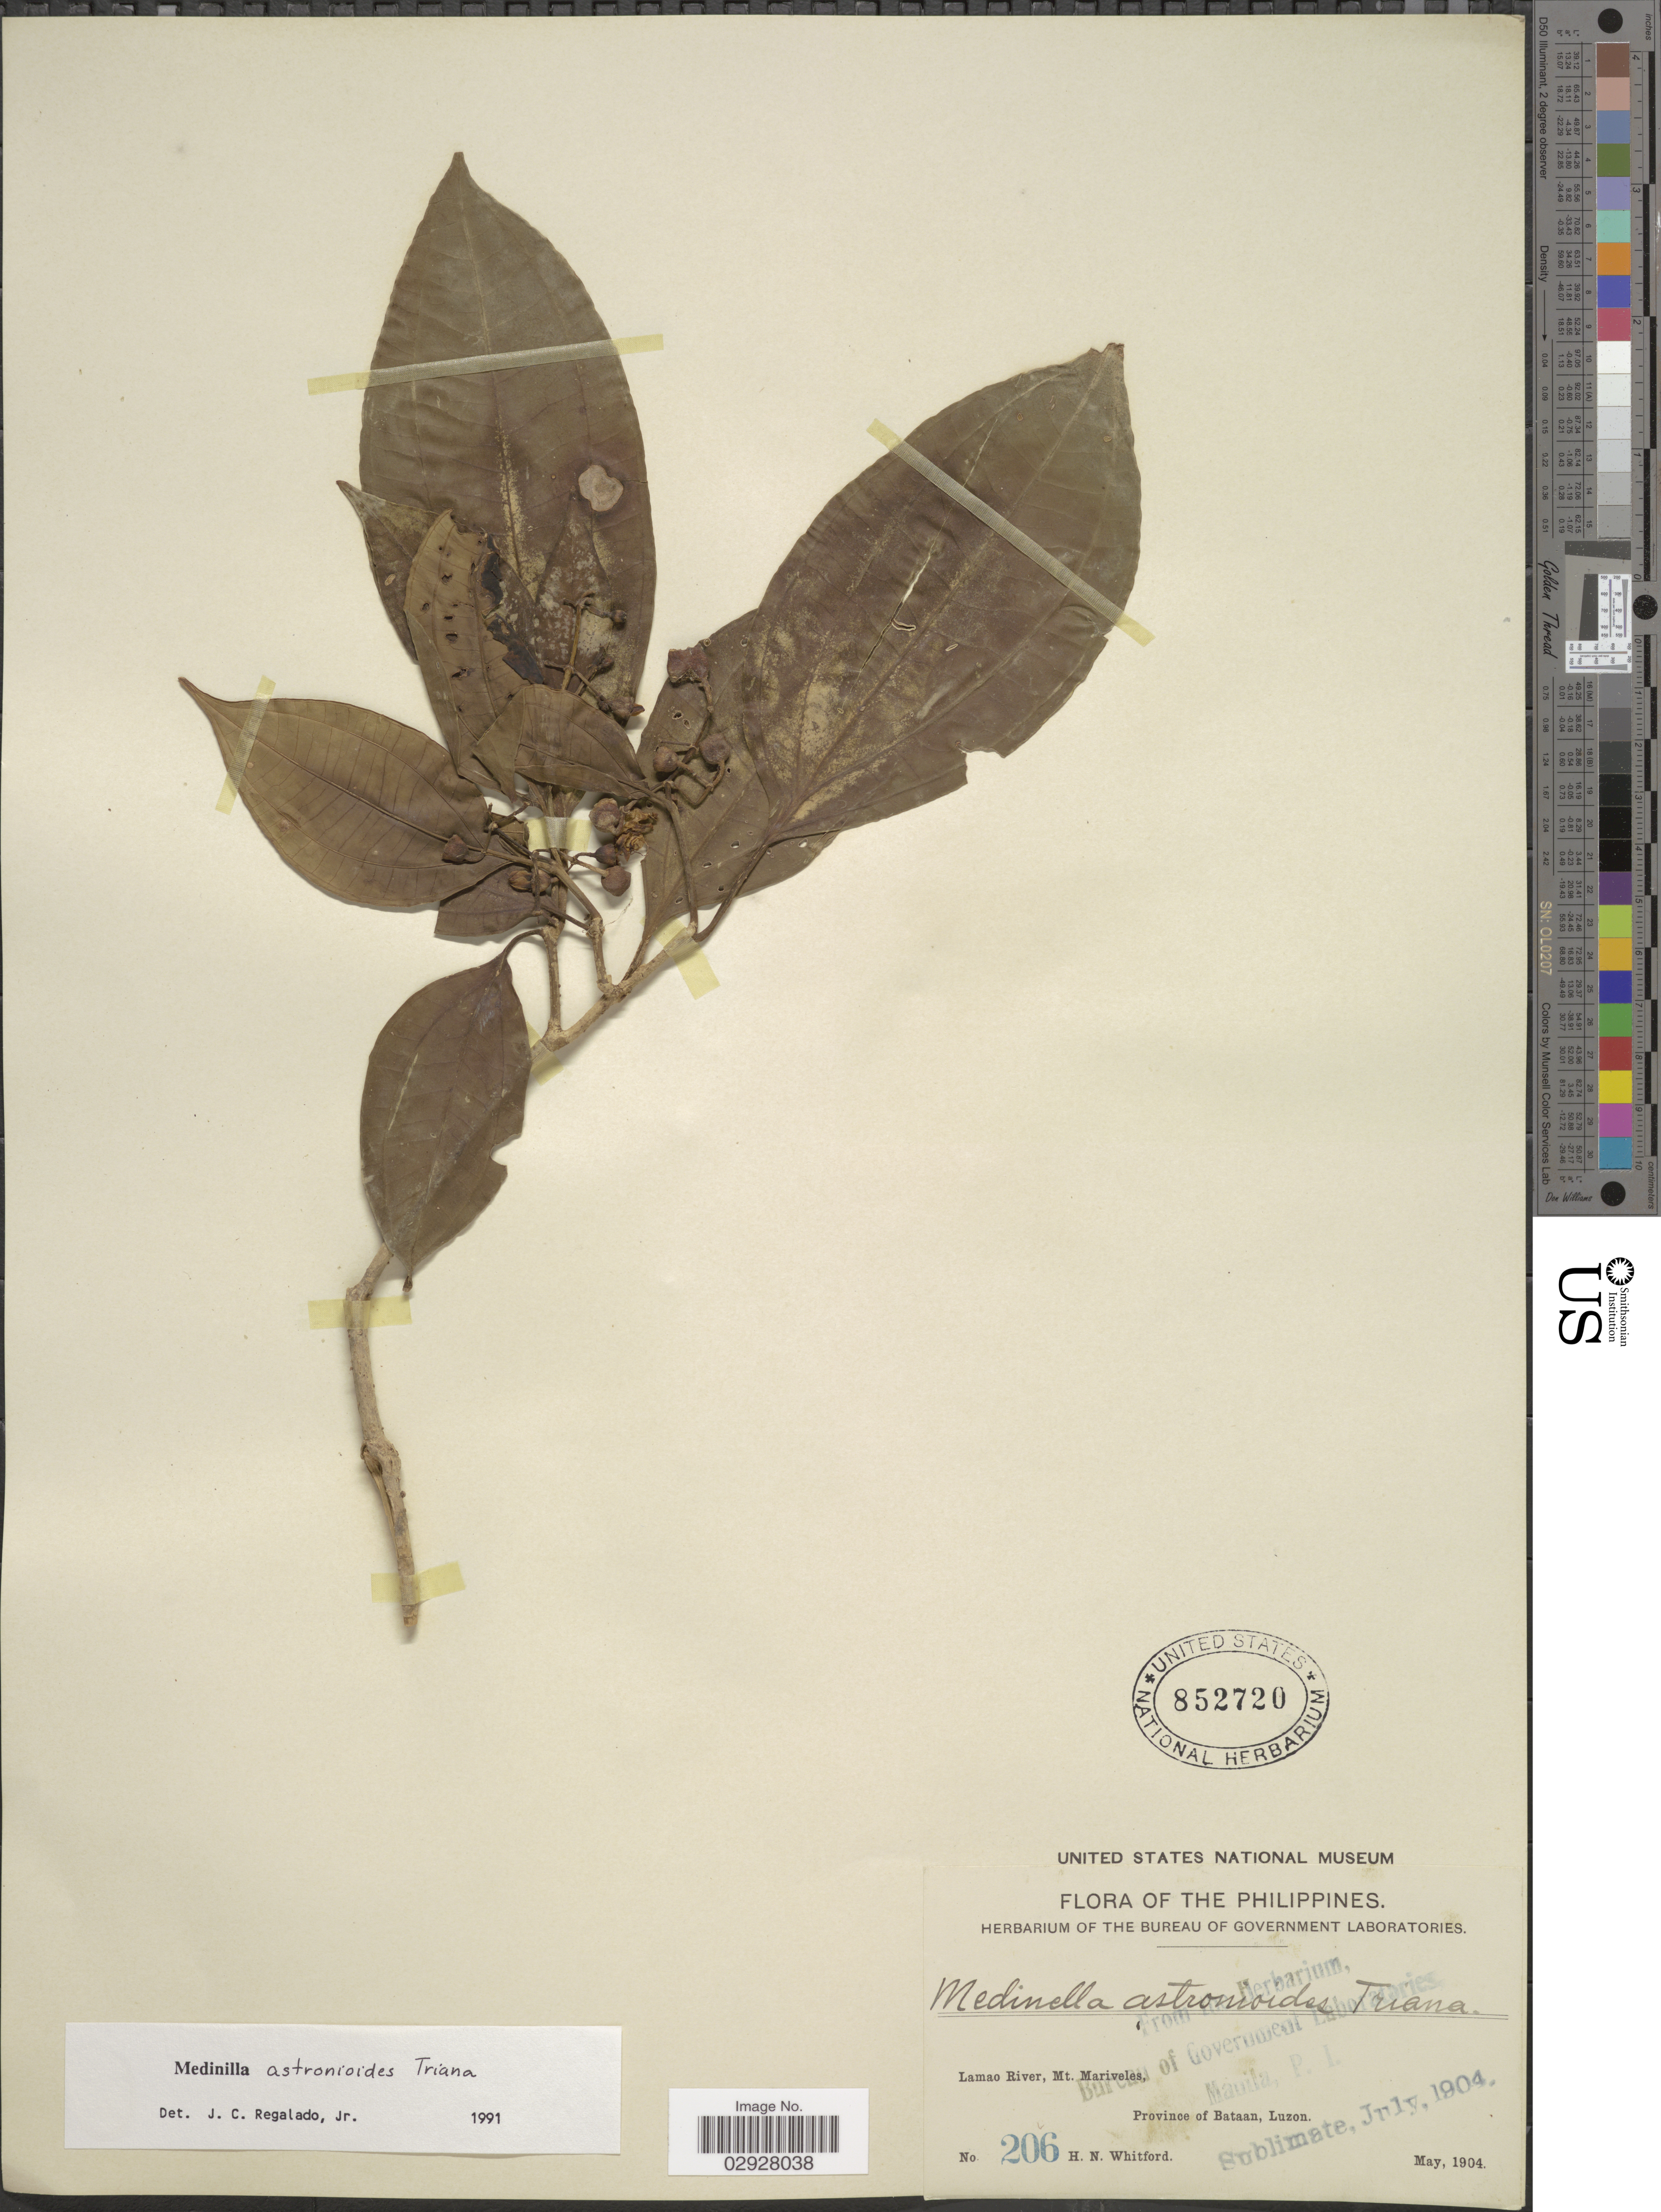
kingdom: Plantae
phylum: Tracheophyta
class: Magnoliopsida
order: Myrtales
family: Melastomataceae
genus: Medinilla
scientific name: Medinilla astronioides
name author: Triana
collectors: H. N. Whitford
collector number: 206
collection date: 1904-05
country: Philippines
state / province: Central Luzon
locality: Lamao River, Mt. Mariveles, Province of Bataan, Luzon.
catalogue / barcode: US 852720